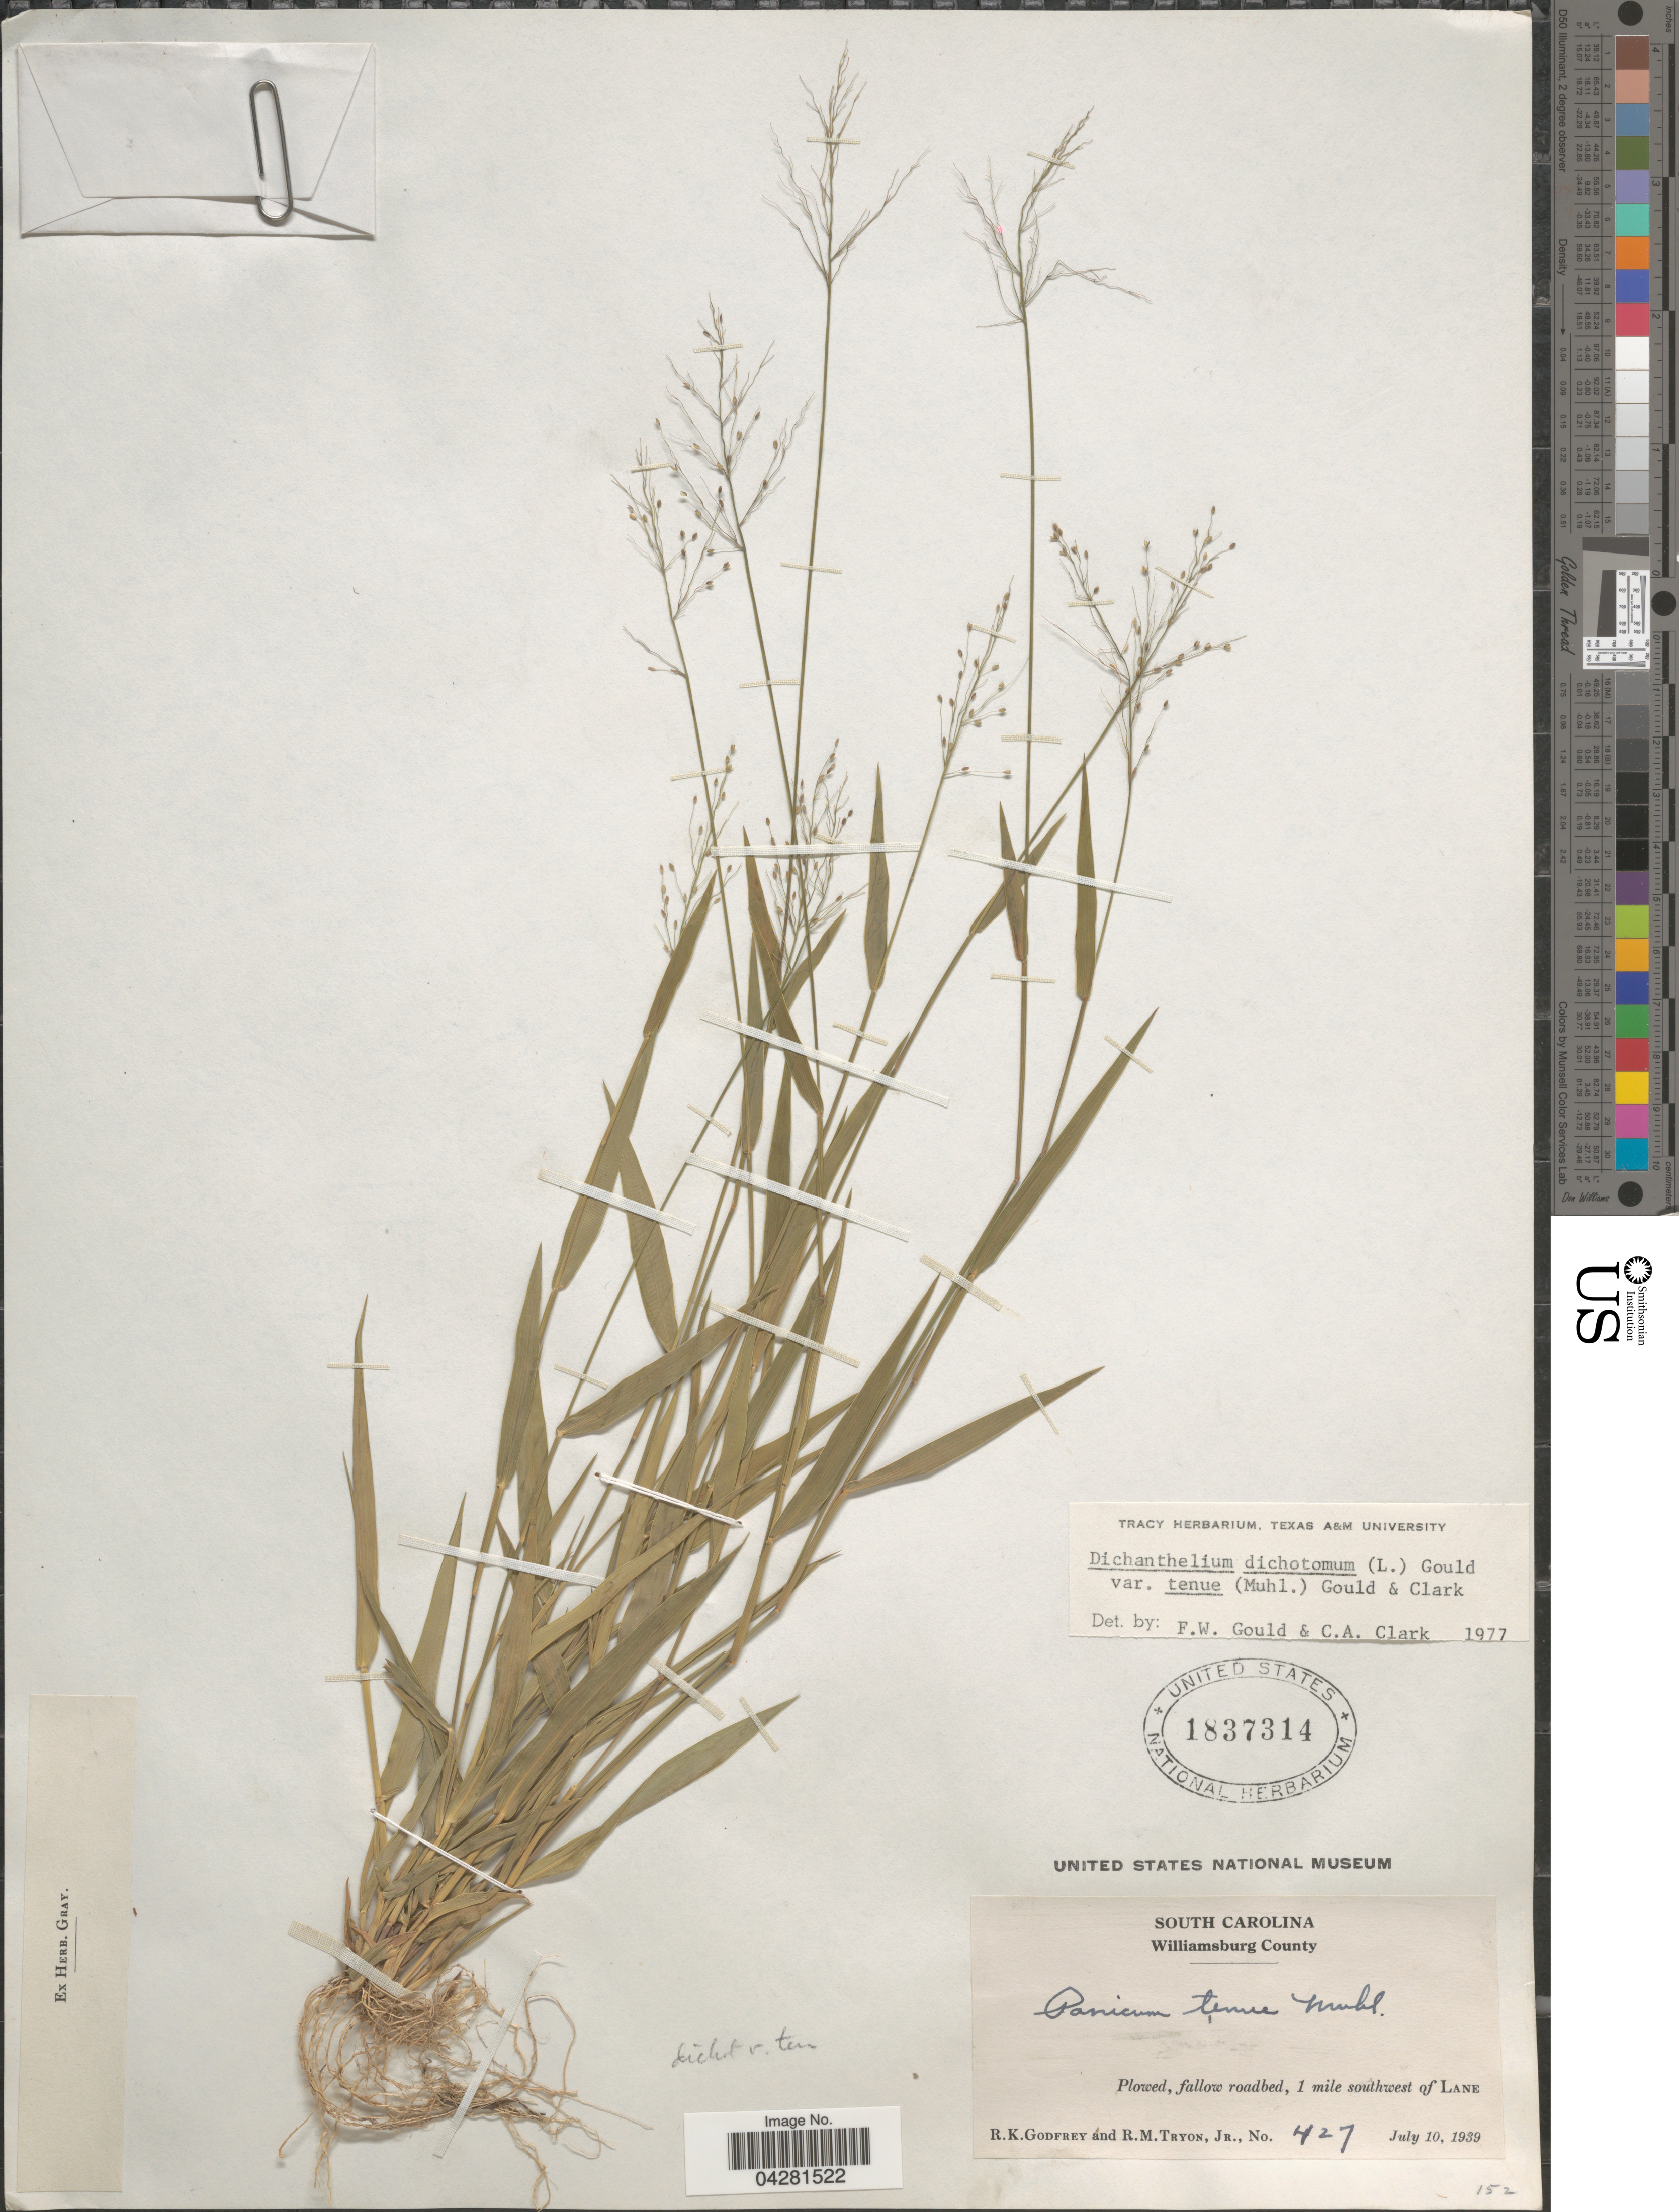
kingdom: Plantae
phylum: Tracheophyta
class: Liliopsida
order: Poales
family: Poaceae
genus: Dichanthelium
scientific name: Dichanthelium dichotomum var. unciphyllum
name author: (Trin.) Davidse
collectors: R. K. Godfrey & R. Tryon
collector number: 427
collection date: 1939-07-10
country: United States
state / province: South Carolina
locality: Williamsburg County. Plowed, fallow roadbed, 1 mile southwest of Lane.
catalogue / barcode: US 1837314